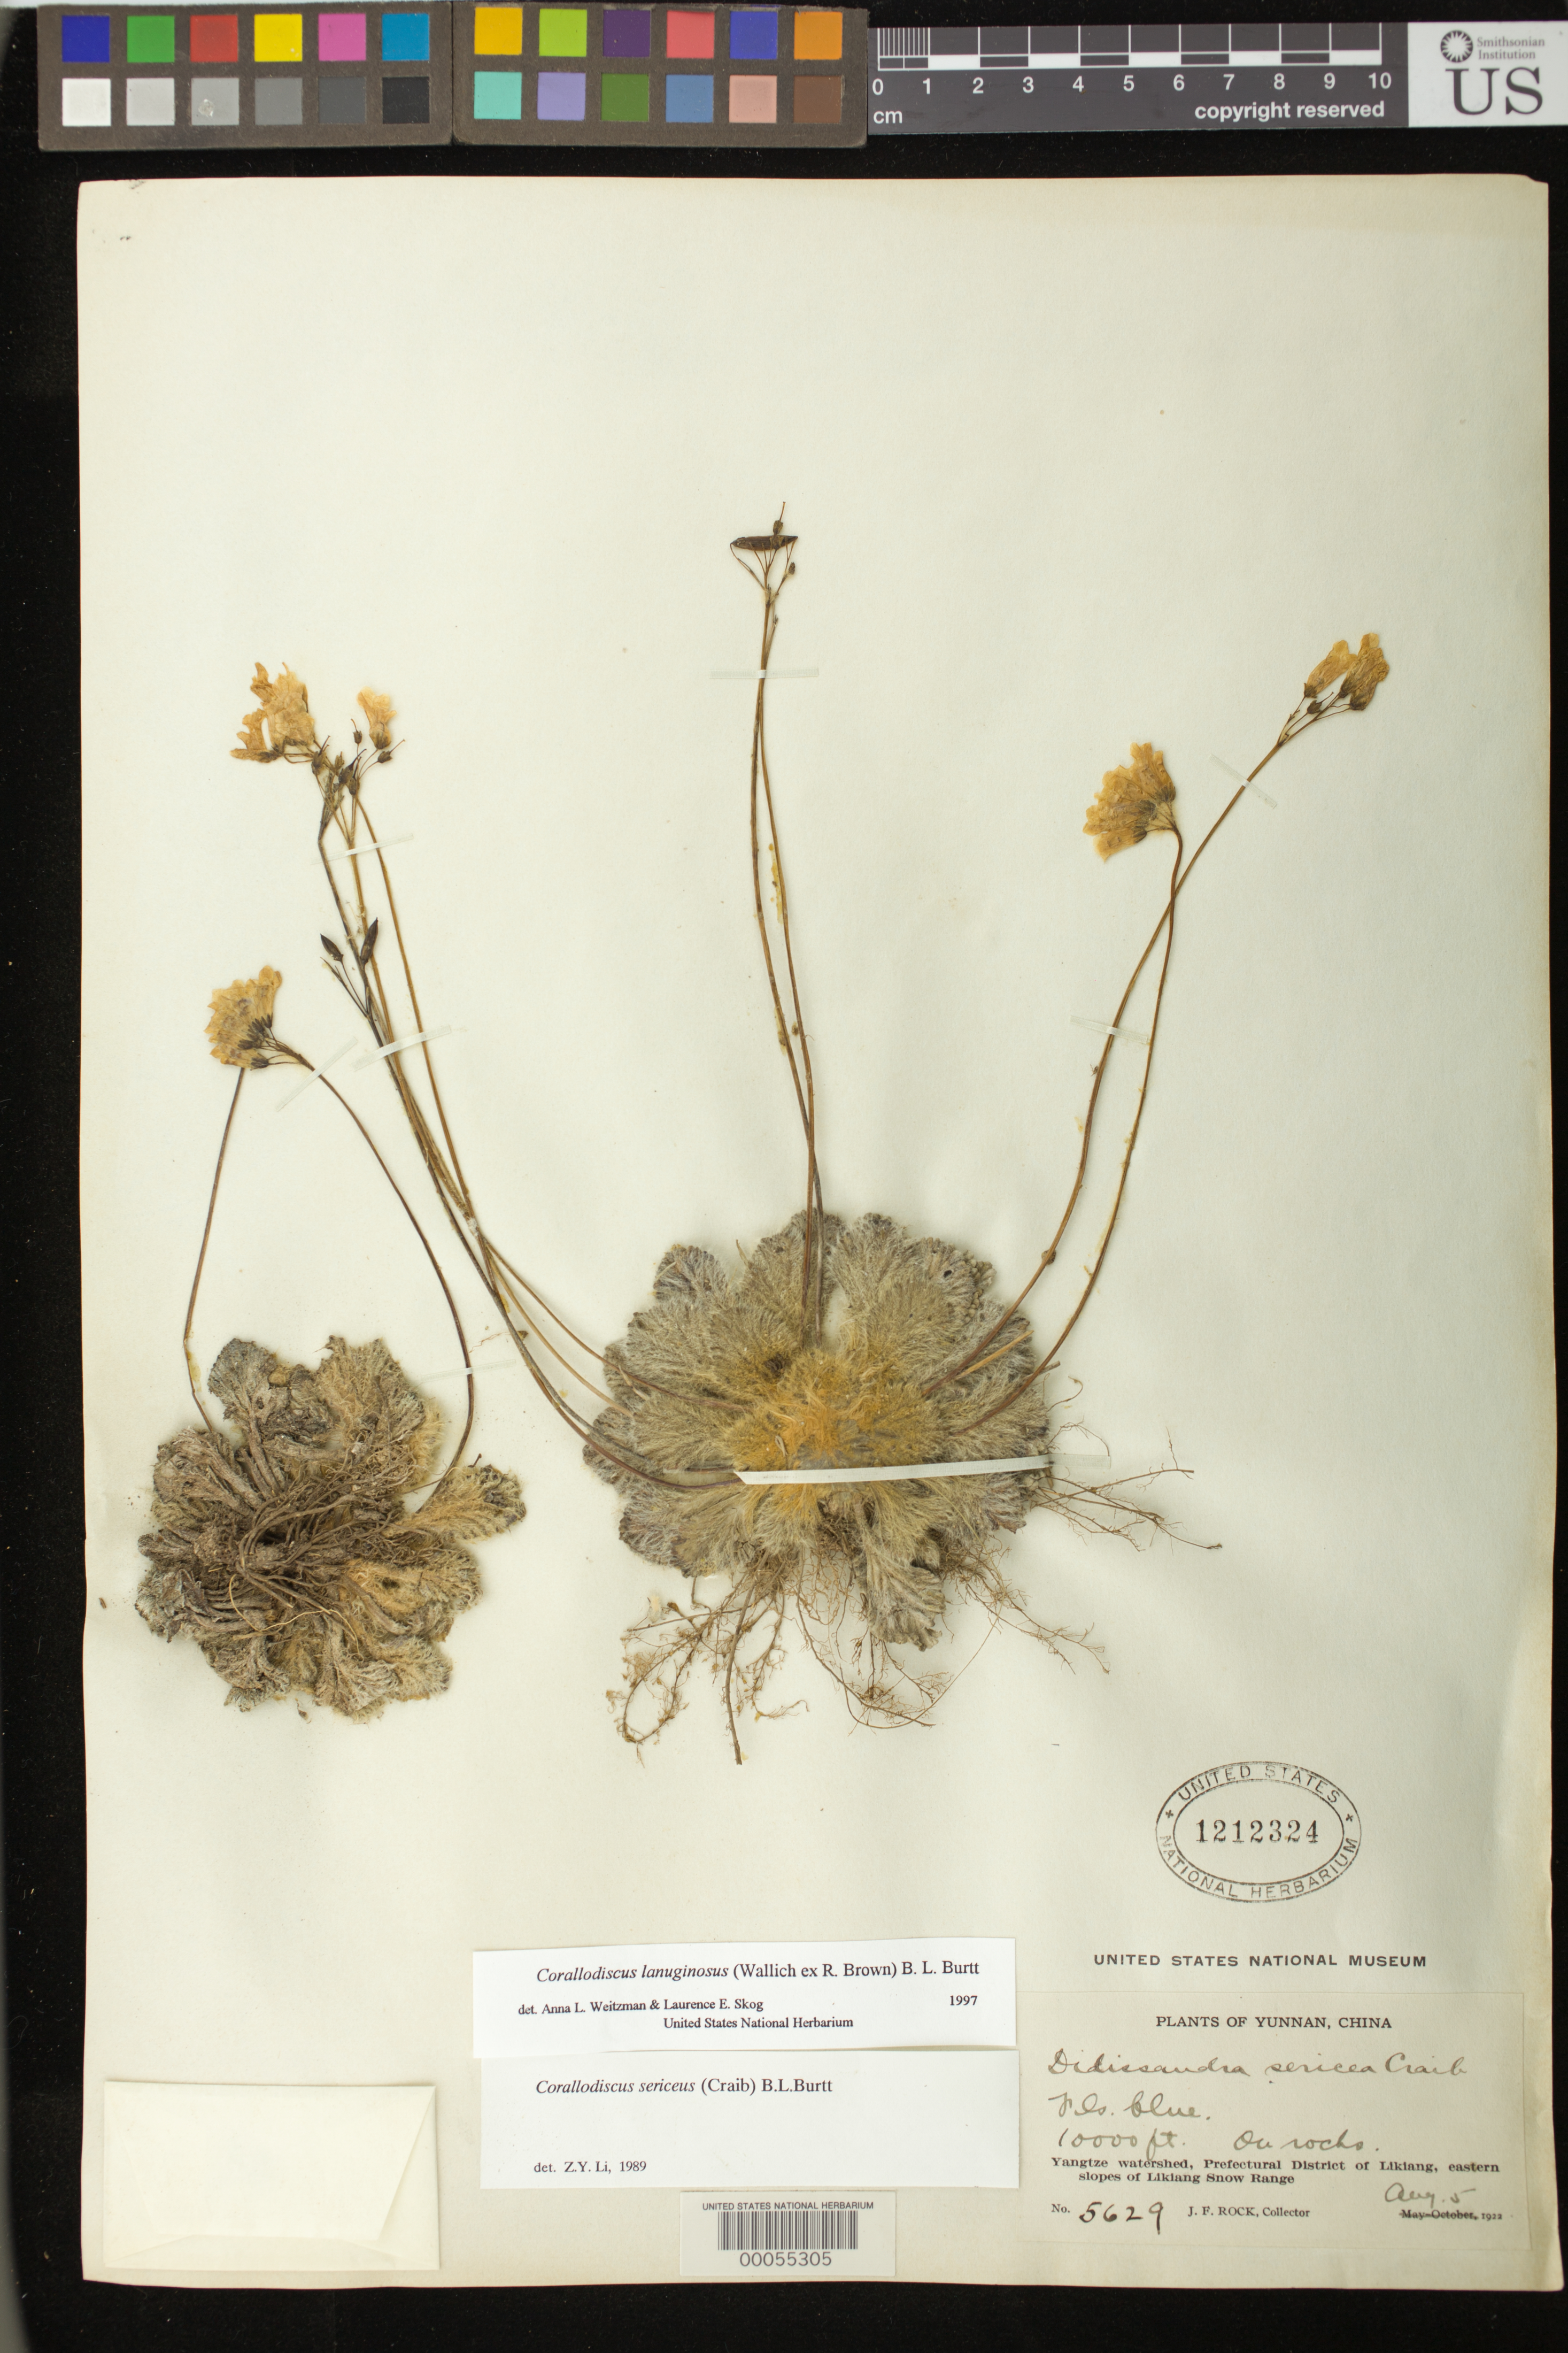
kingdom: Plantae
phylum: Tracheophyta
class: Magnoliopsida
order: Lamiales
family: Gesneriaceae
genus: Corallodiscus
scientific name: Corallodiscus sericeus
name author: (Craib) B.L. Burtt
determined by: Li, Z. Y.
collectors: J. F. Rock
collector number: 5629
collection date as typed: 05 Aug 1922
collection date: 1922-08-05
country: China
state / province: Yunnan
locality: Likiang dist., Yangtze watershed, eastern slopes of likiang snow range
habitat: On rocks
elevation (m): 3048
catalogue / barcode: US 1212324